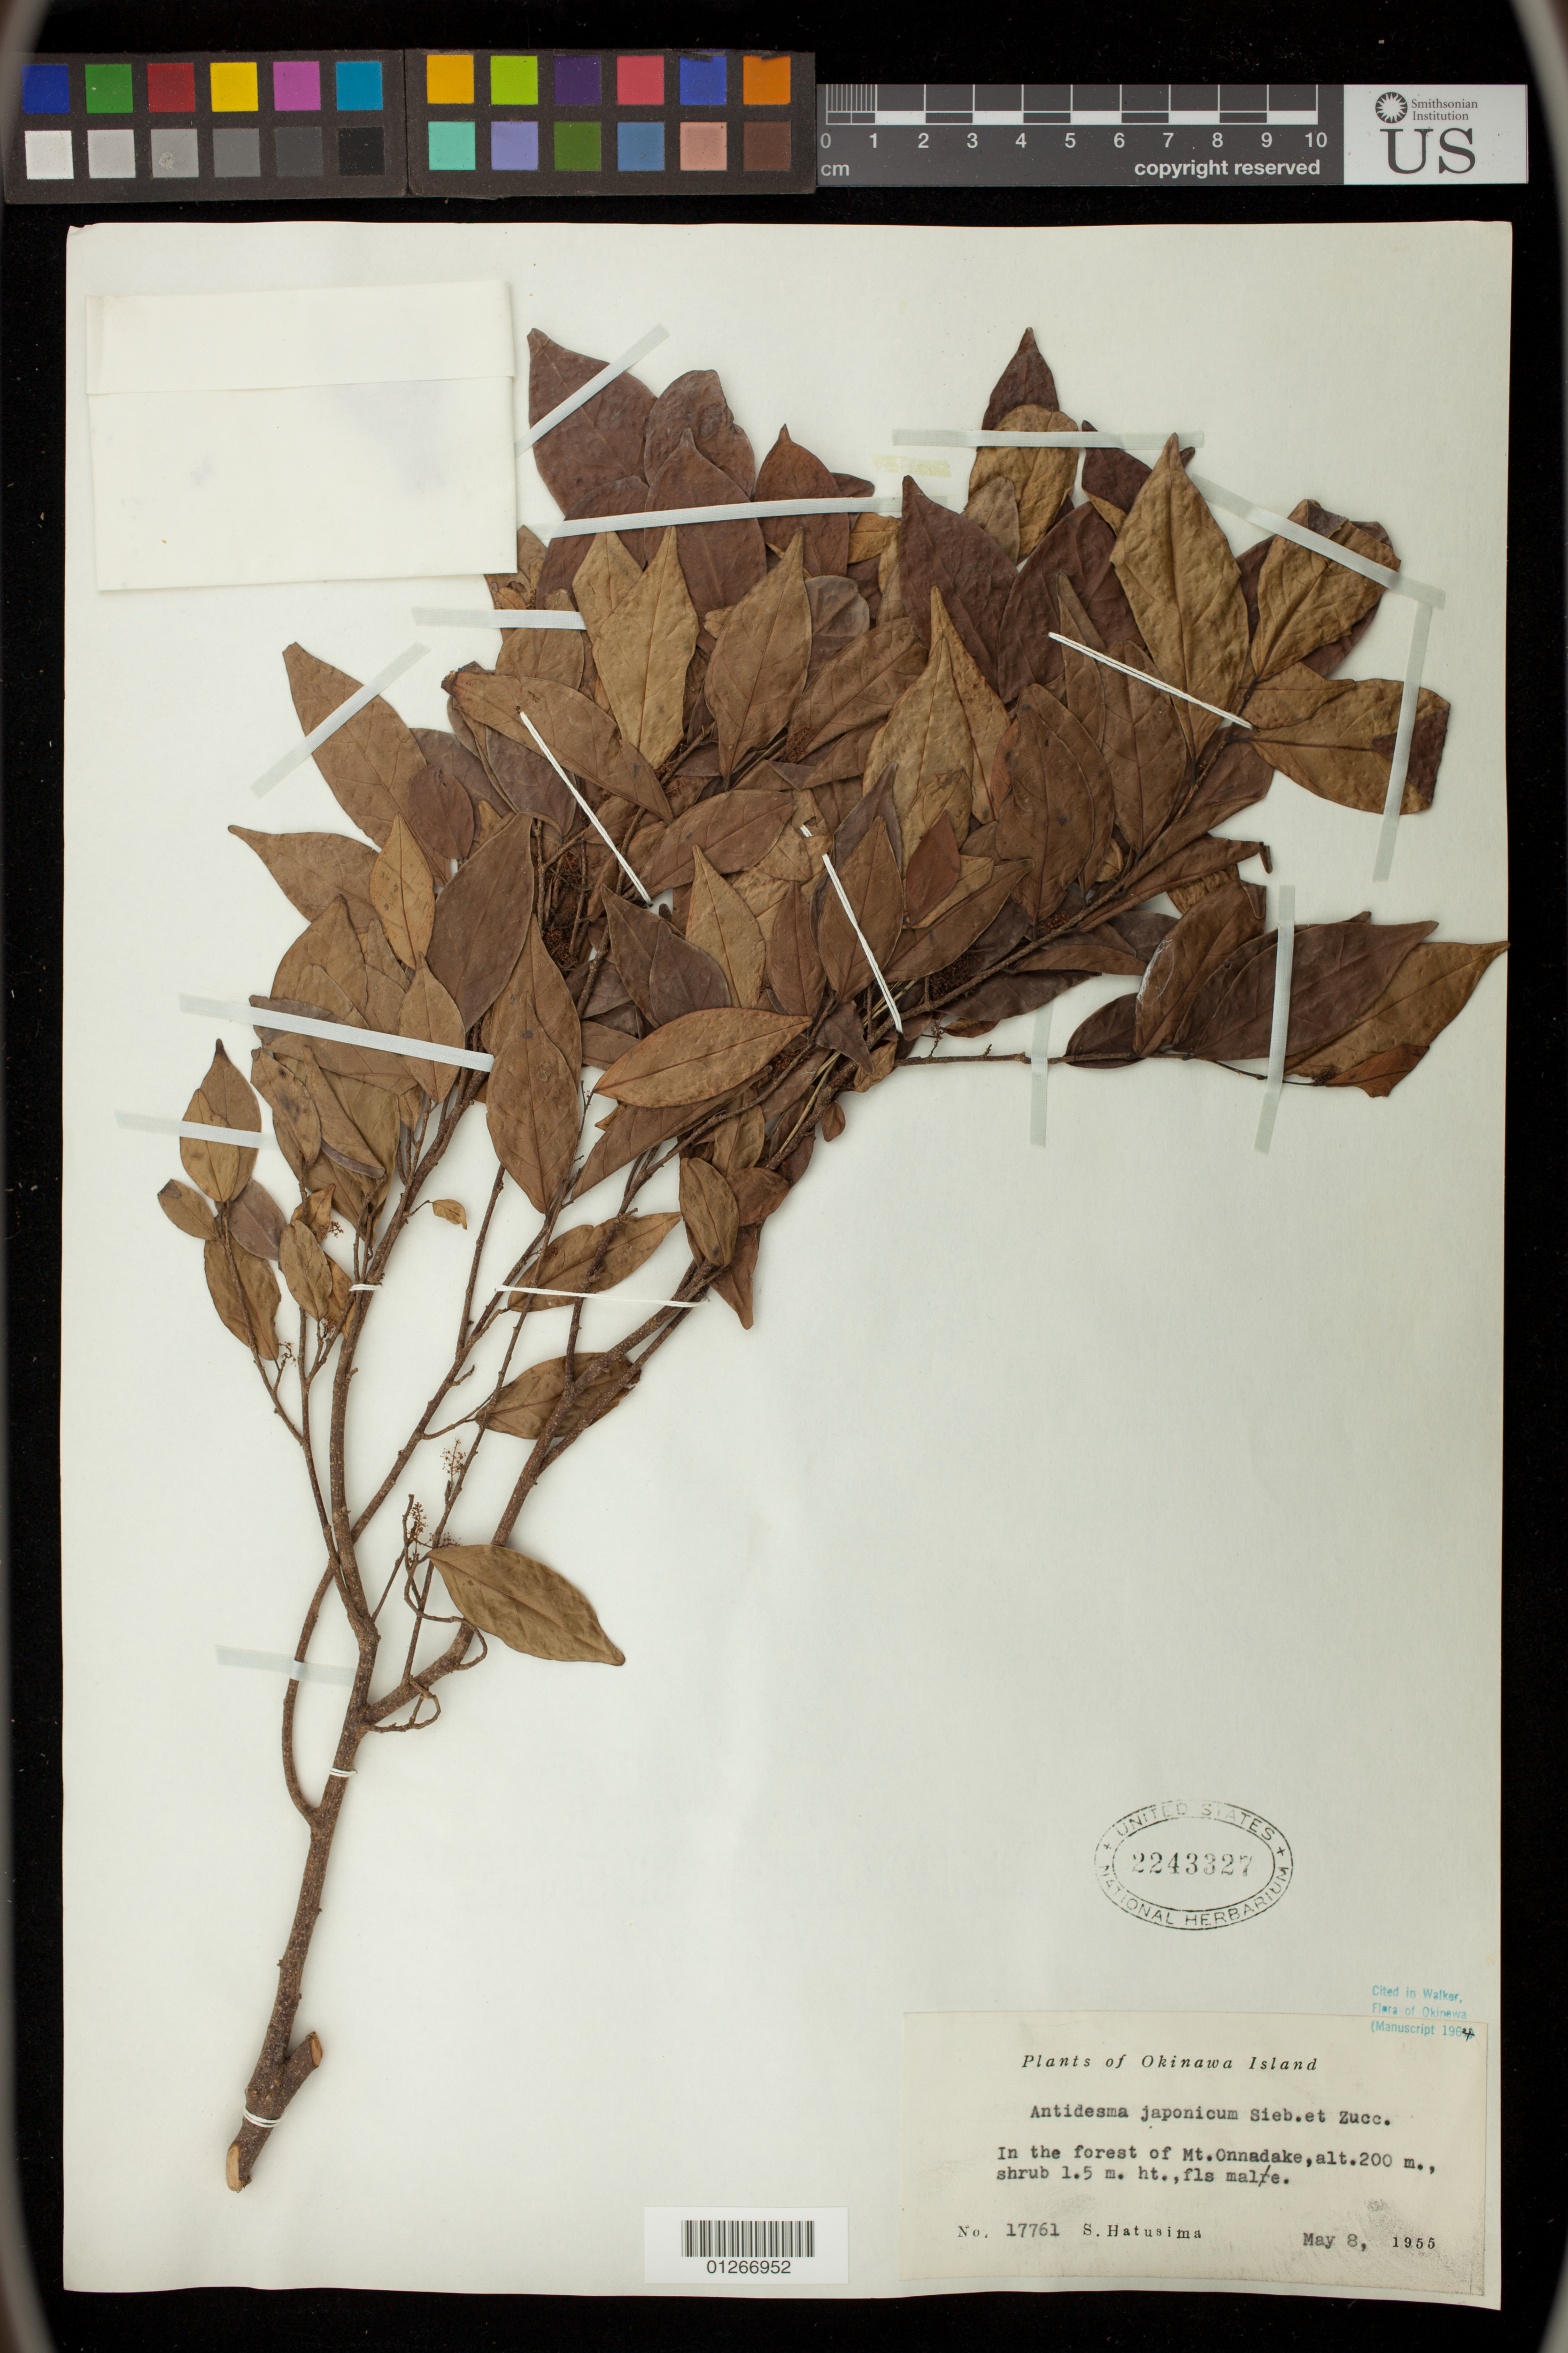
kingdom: Plantae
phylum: Tracheophyta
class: Magnoliopsida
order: Malpighiales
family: Phyllanthaceae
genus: Antidesma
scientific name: Antidesma japonicum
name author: Siebert & Zucc.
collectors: S. Hatusima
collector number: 17761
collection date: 1955-05-08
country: Japan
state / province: Okinawa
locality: In the forest of Mt. Onnadake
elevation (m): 200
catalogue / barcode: US 2243327